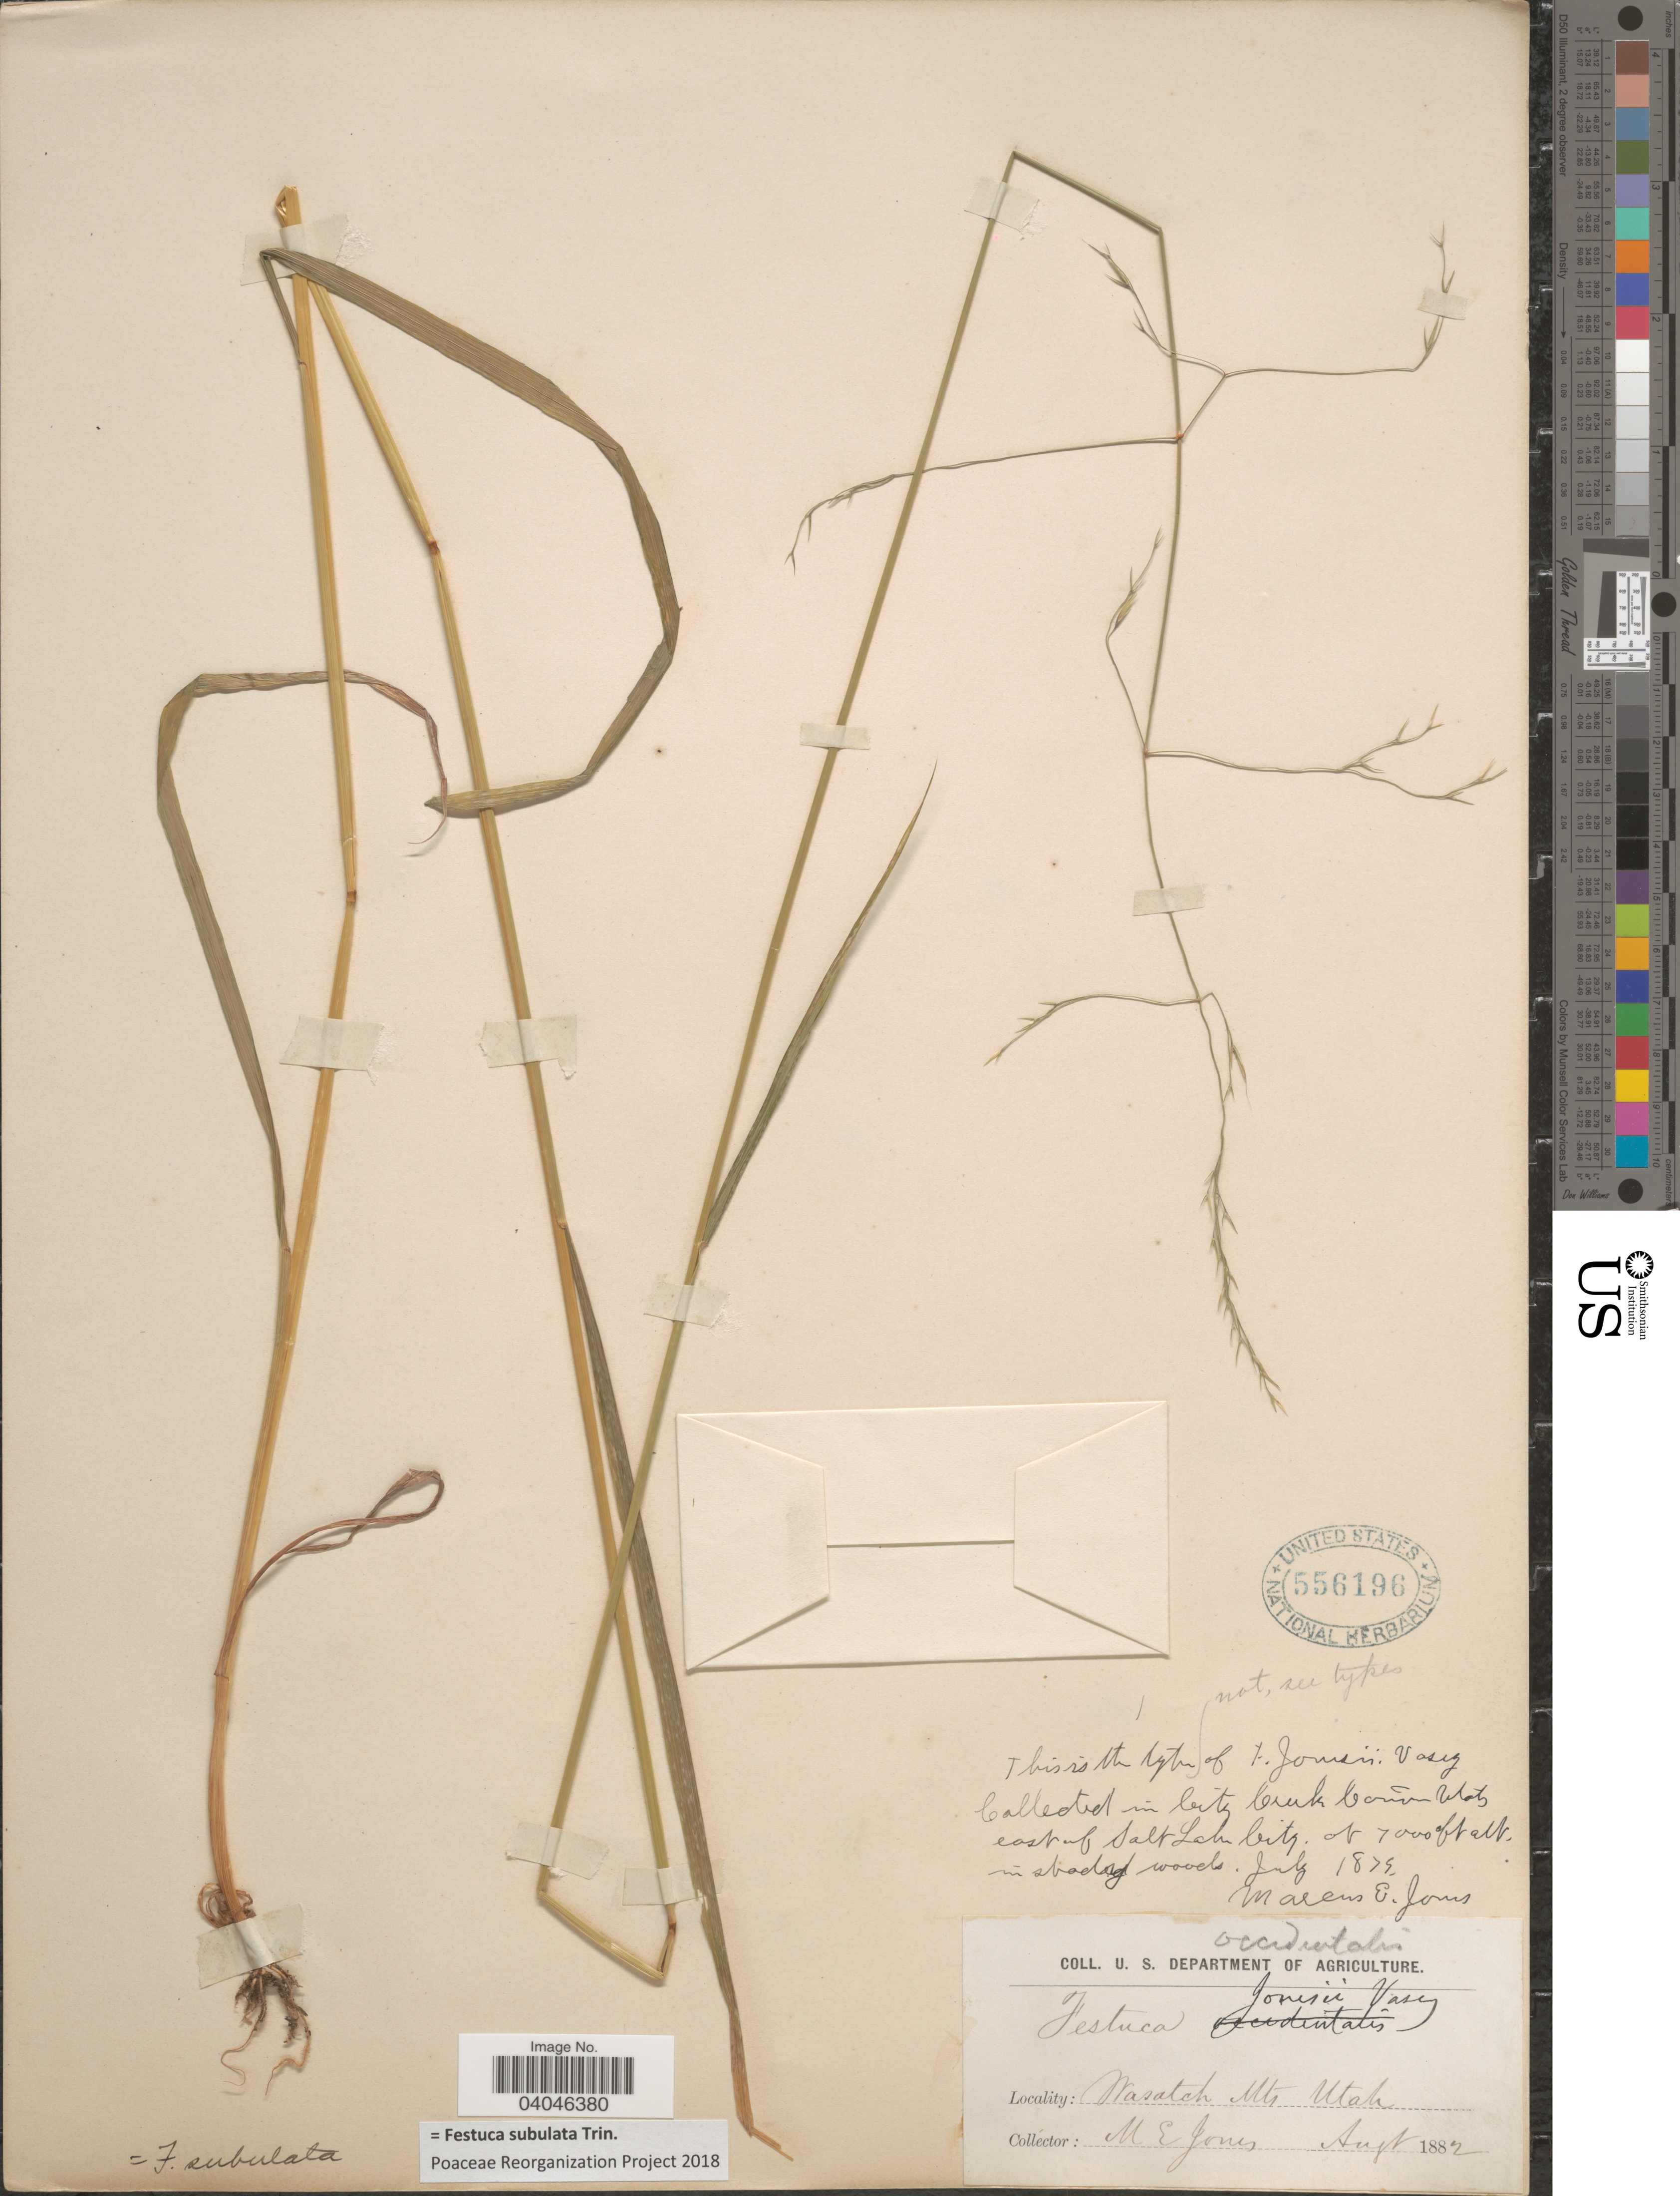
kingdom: Plantae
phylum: Tracheophyta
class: Liliopsida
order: Poales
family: Poaceae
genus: Festuca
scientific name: Festuca subulata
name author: Trin.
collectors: M. E. Jones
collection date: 1882-08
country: United States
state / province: Utah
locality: Wasatch Mts.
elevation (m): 2134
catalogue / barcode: US 556196